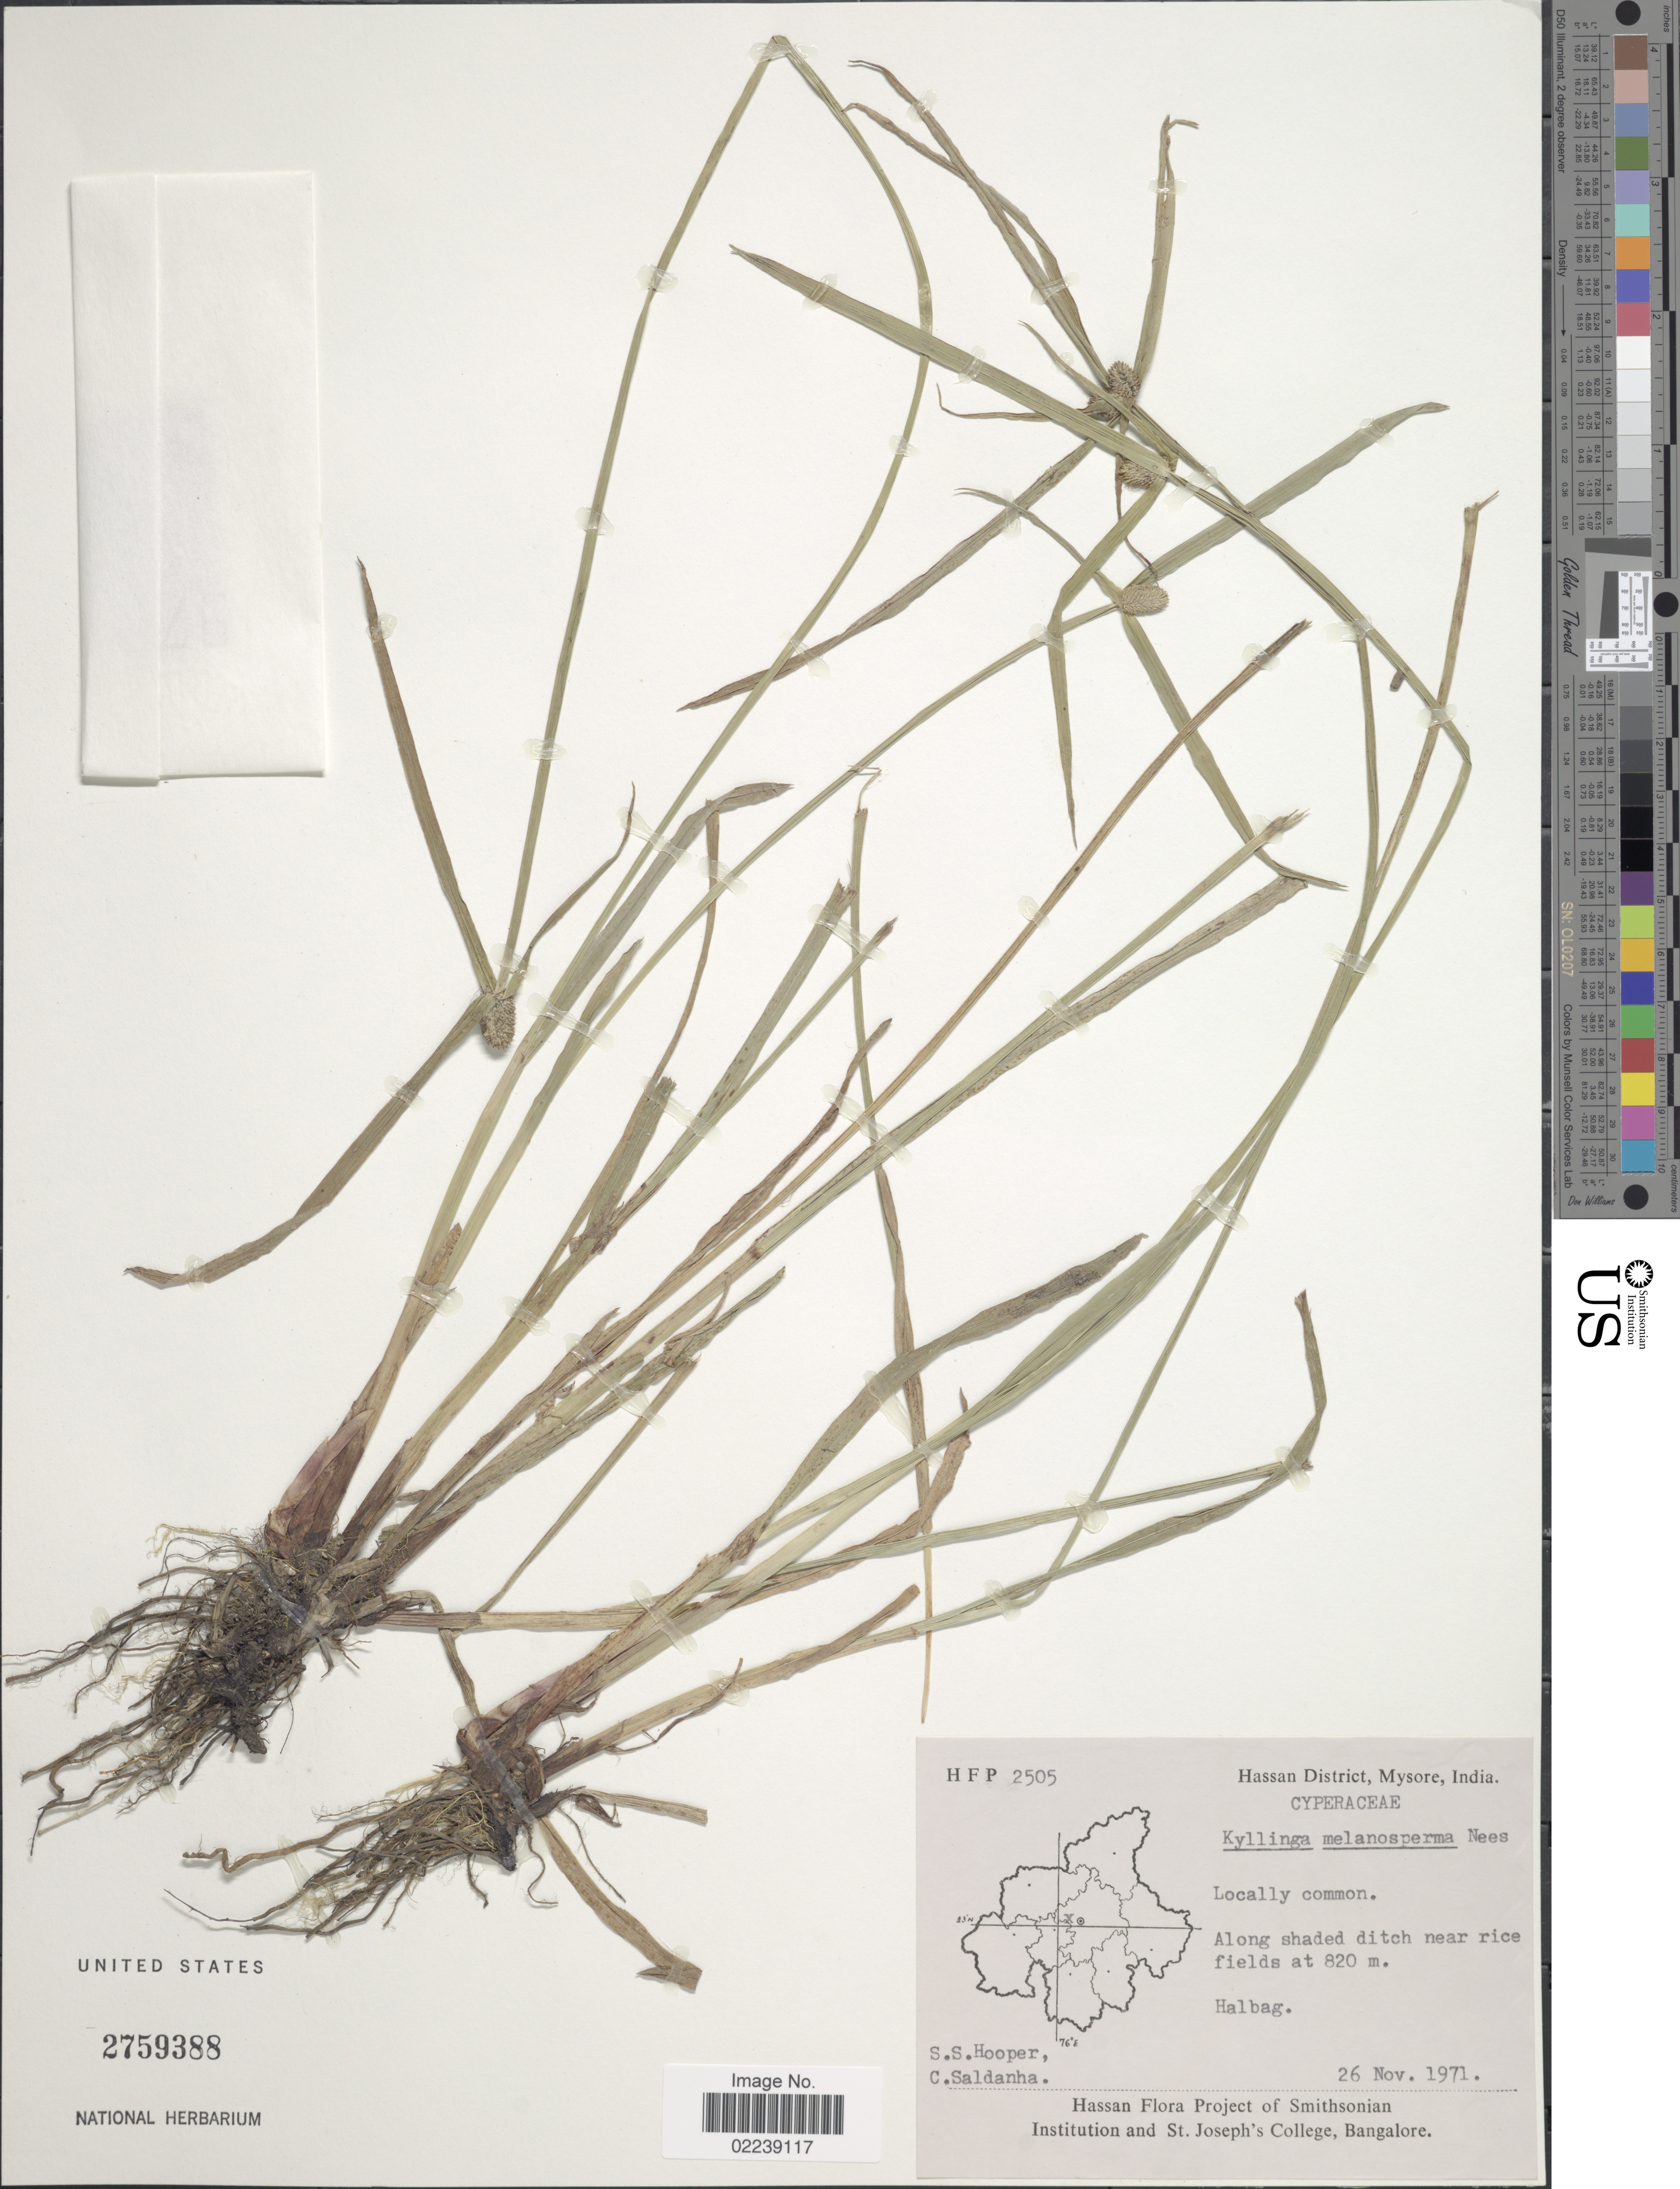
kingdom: Plantae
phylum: Tracheophyta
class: Liliopsida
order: Poales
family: Cyperaceae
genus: Cyperus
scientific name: Cyperus melanospermus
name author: (Nees) Valck. Sur.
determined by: Strong, M. T., (US), Smithsonian Institution - National Museum of Natural History (UNITED STATES)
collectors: S. S. Hooper & C. Saldanha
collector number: HFP2505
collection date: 1971-11-26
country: India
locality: Hassan District, Mysore. Halbag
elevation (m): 820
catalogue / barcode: US 2759388